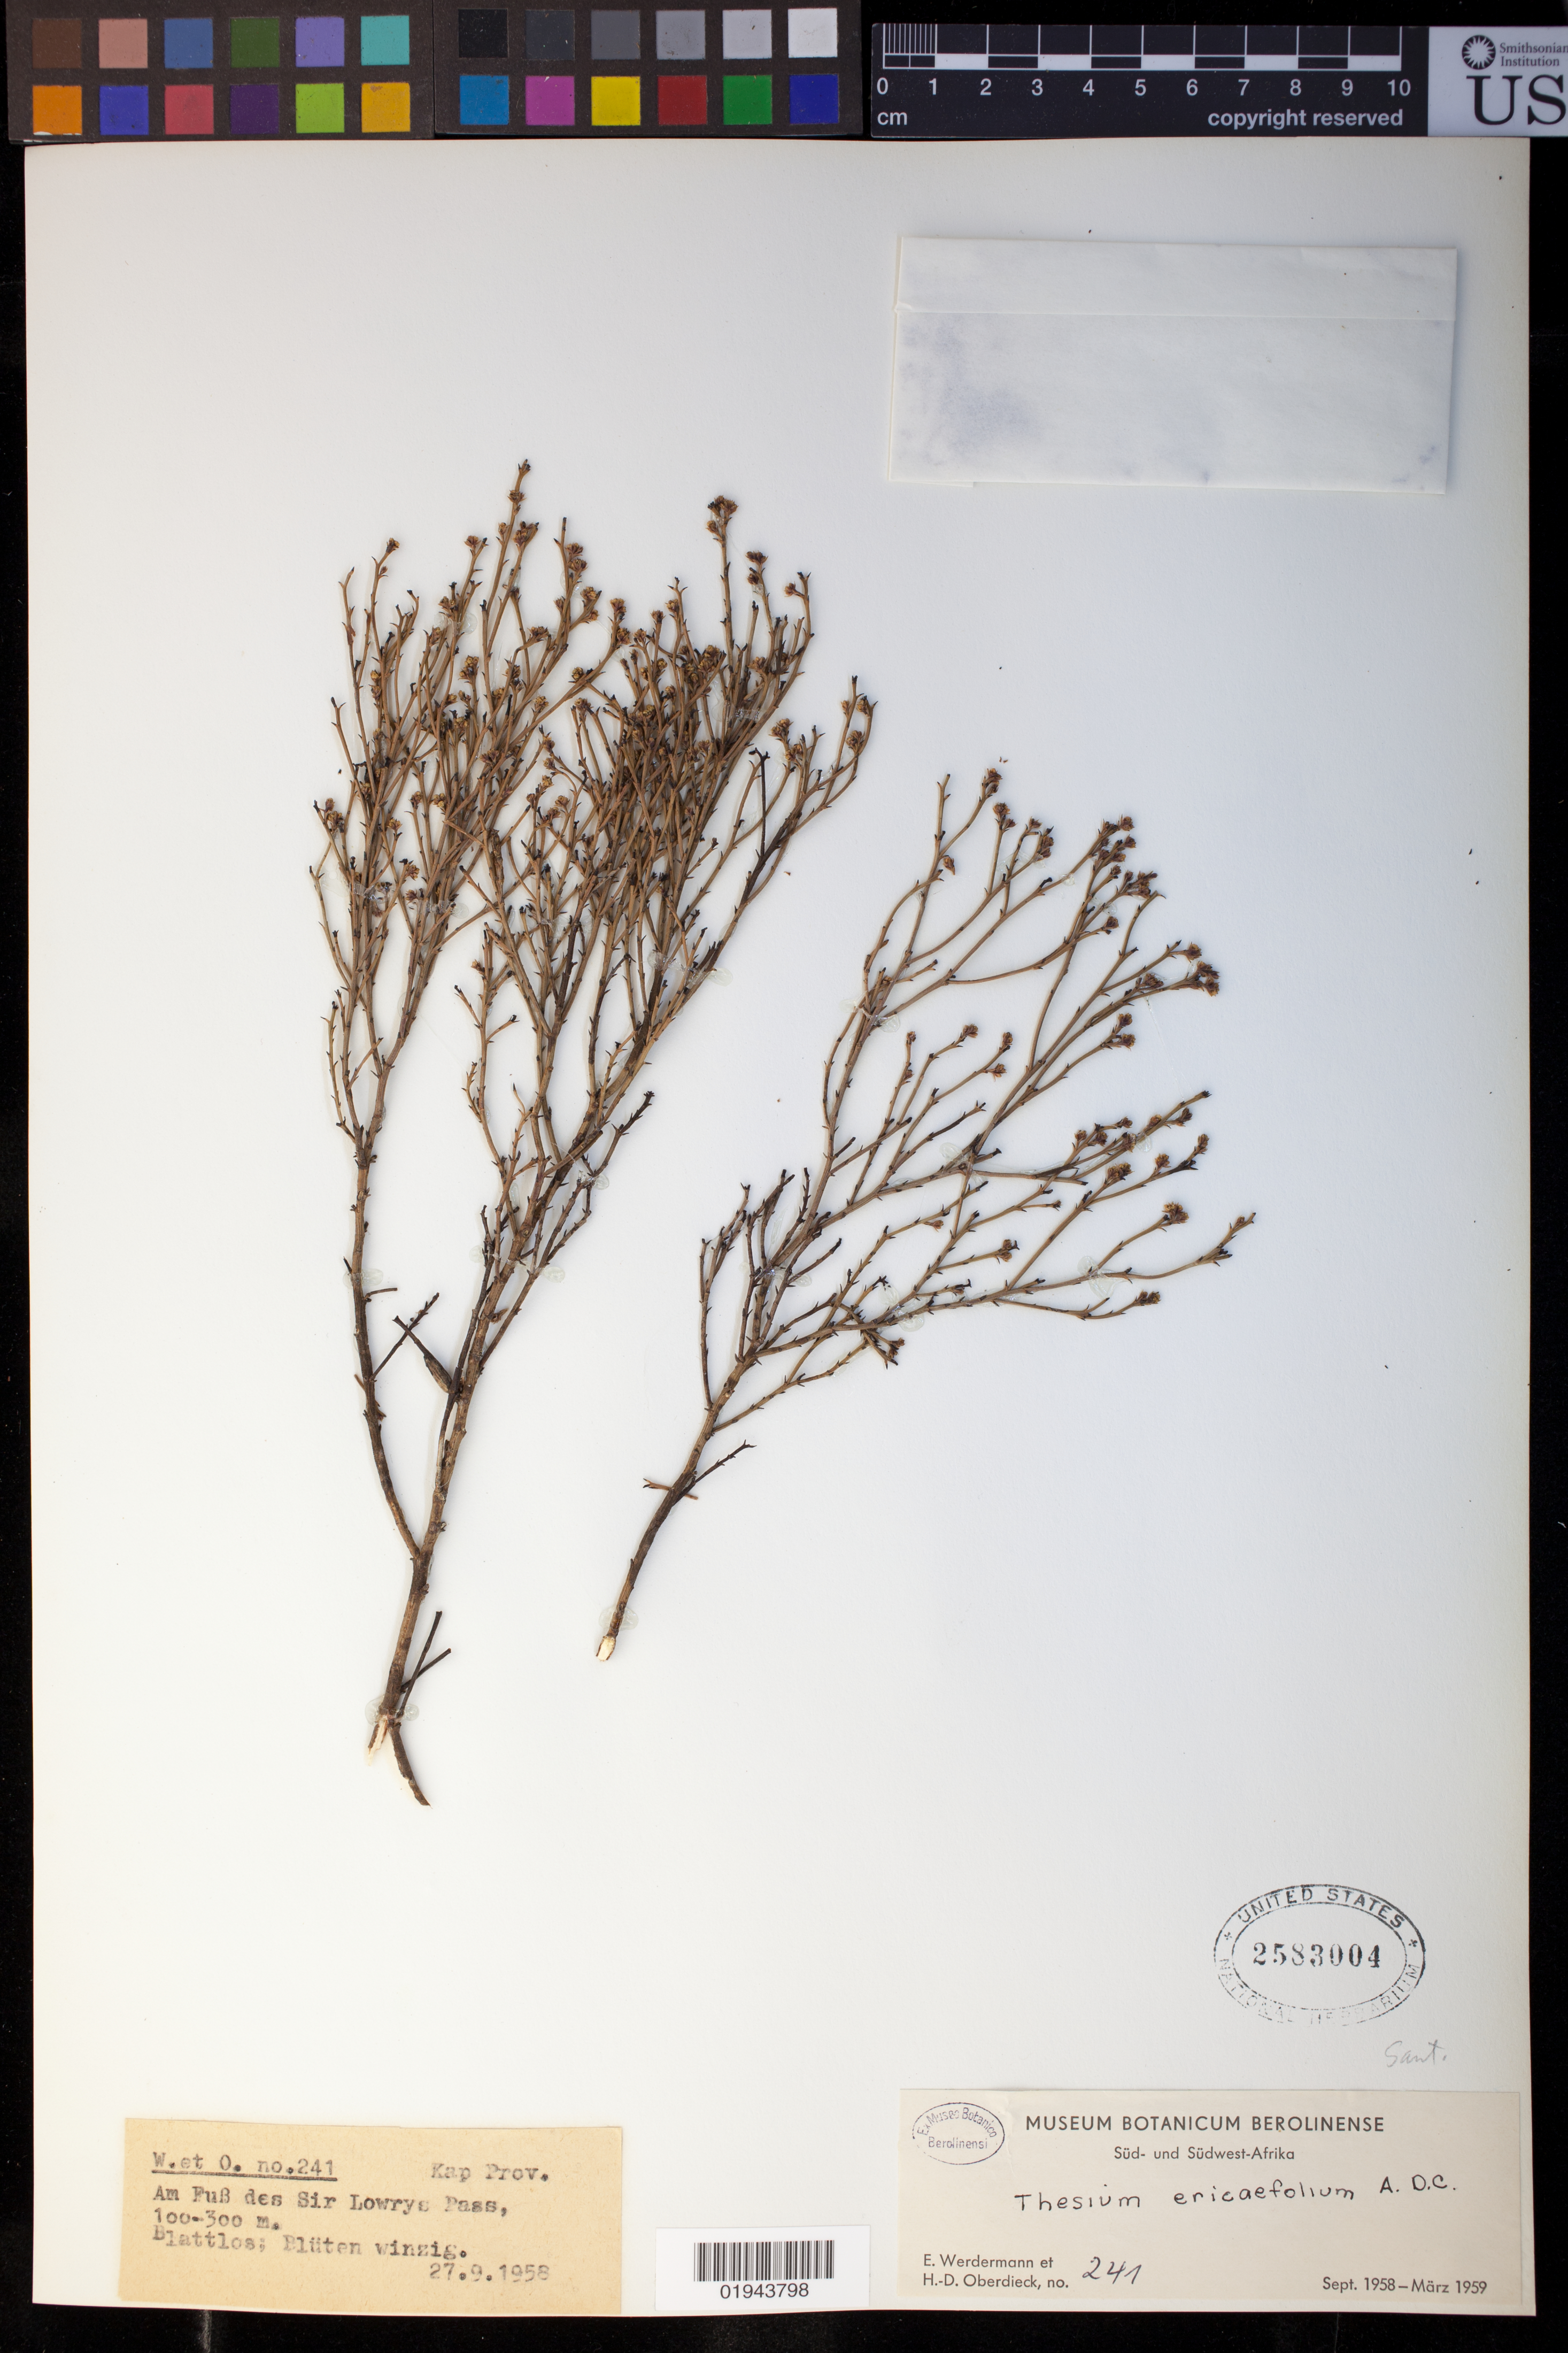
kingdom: Plantae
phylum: Tracheophyta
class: Magnoliopsida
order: Santalales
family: Thesiaceae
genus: Thesium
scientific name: Thesium ericaefolium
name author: A. DC.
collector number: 241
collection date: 1958-09-27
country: South Africa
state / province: Western Cape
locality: Kap. Prov.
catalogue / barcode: US 2583004